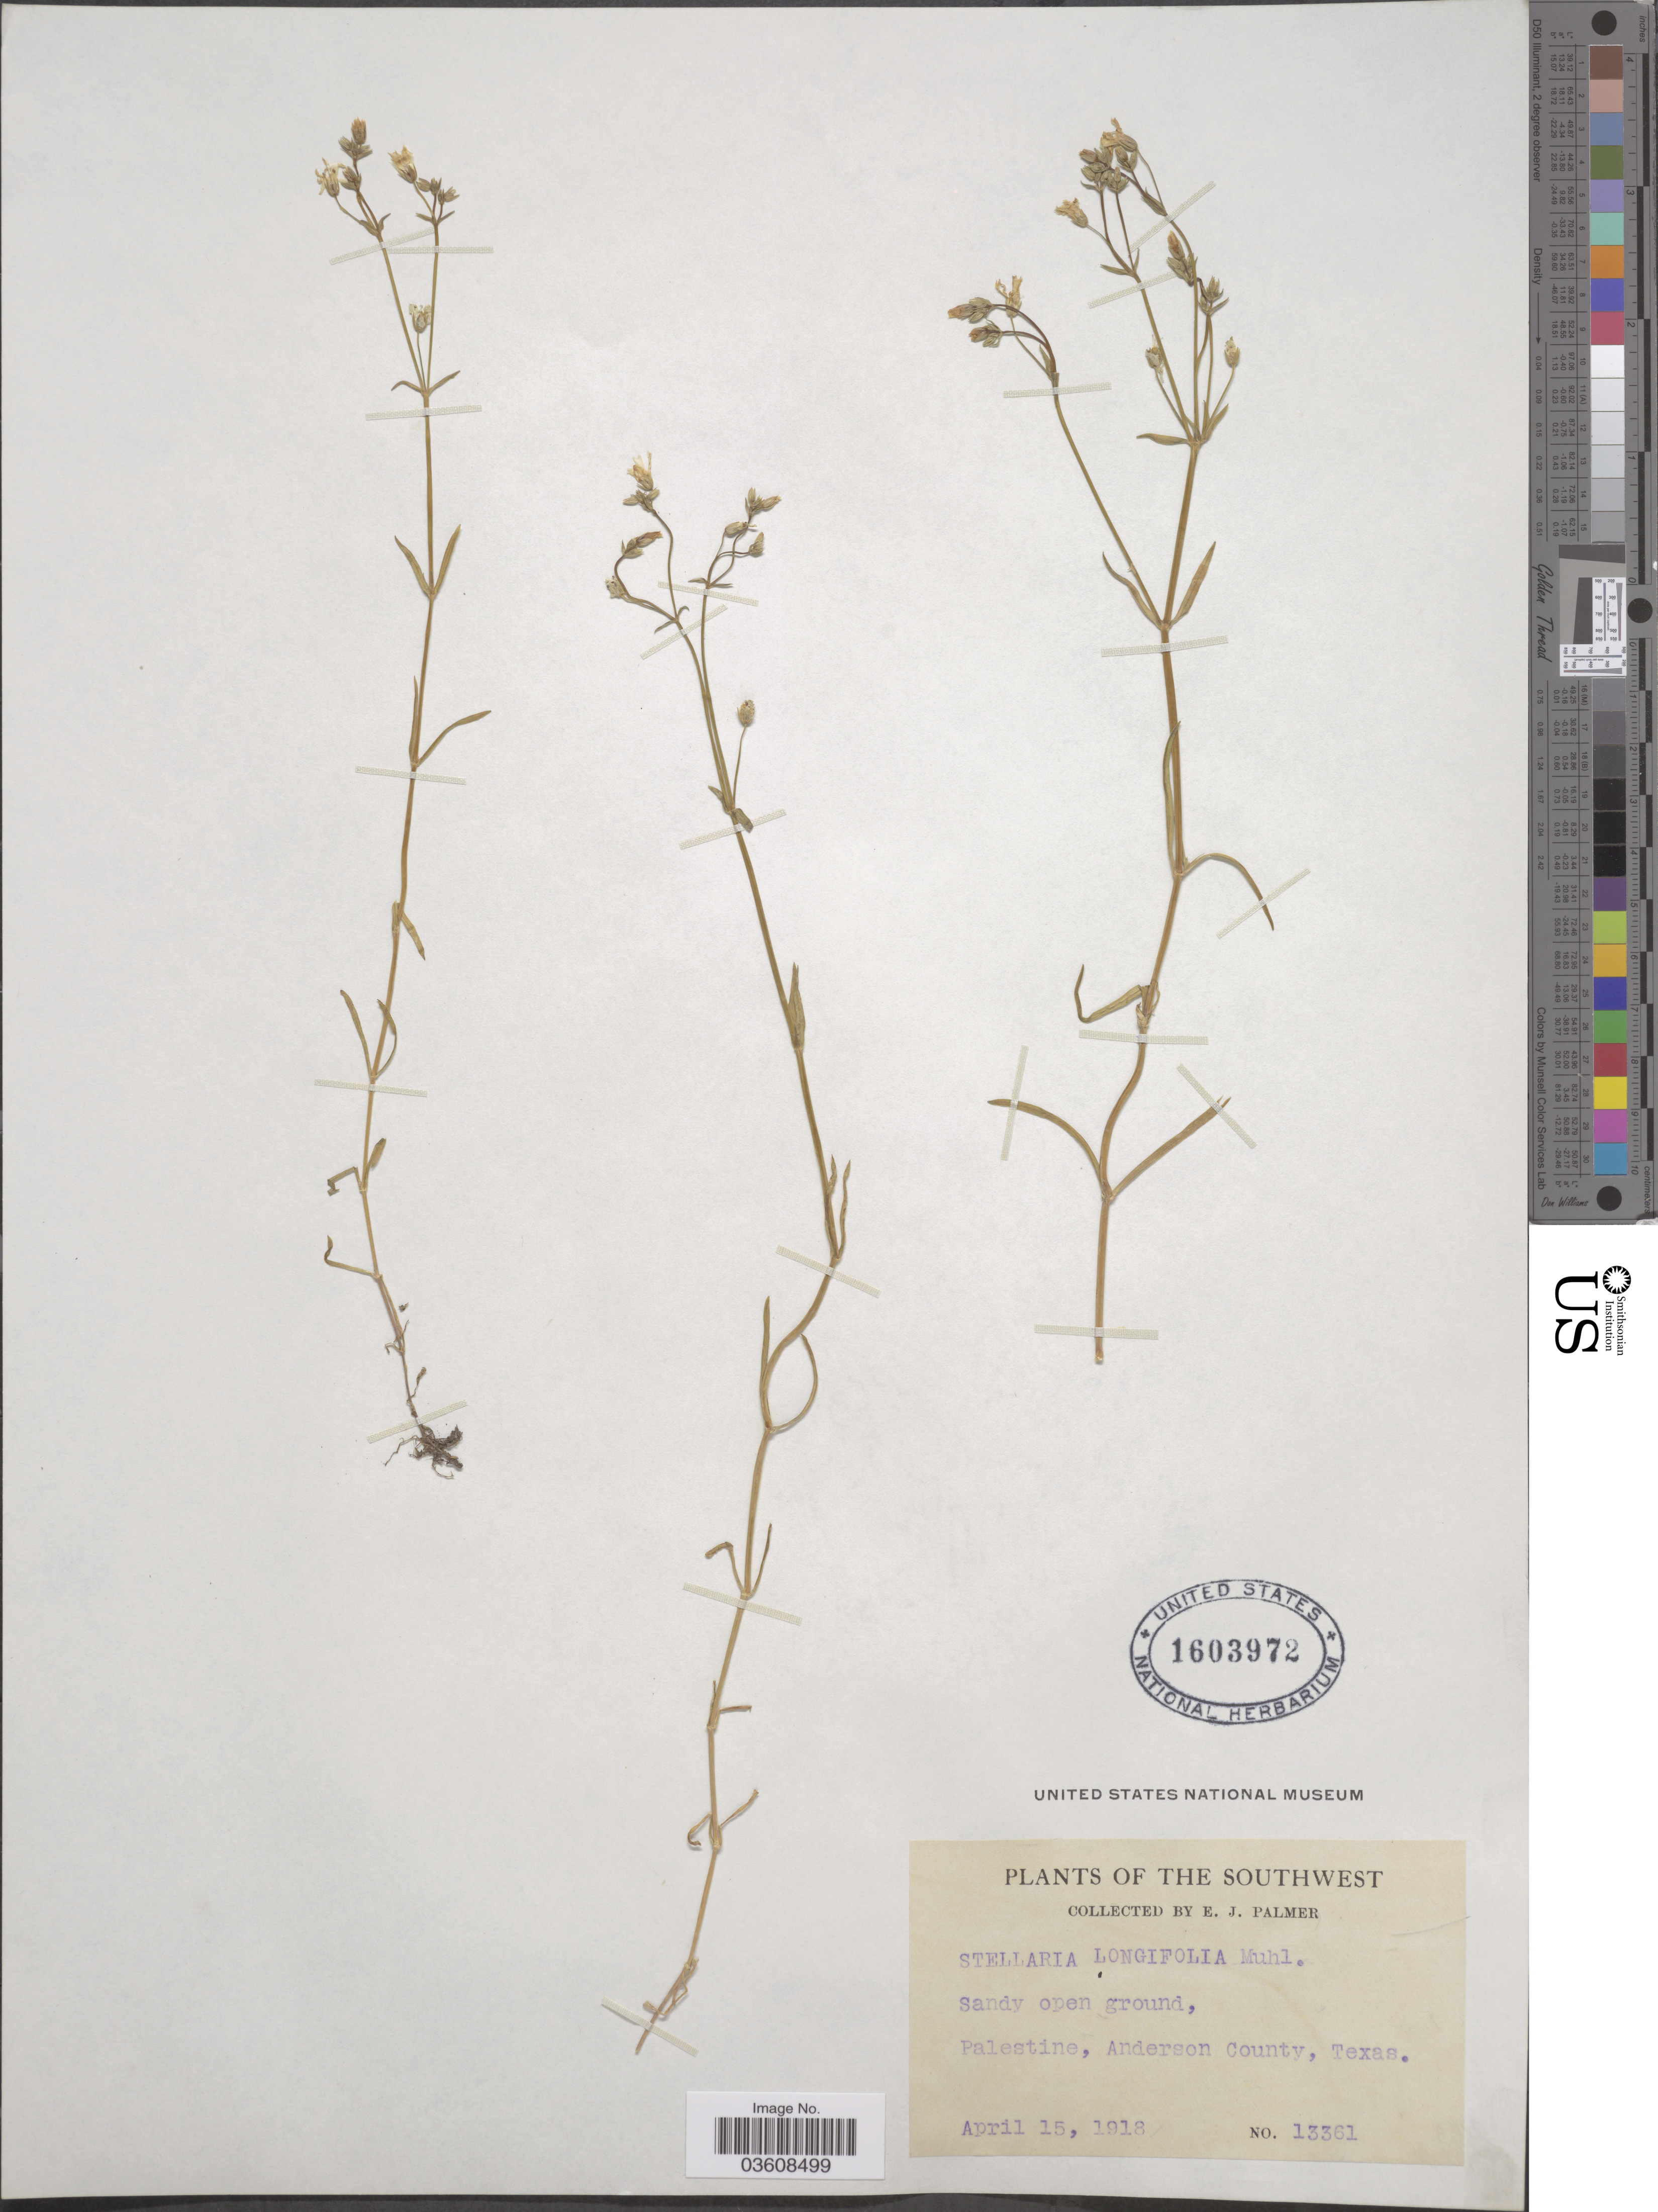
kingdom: Plantae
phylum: Tracheophyta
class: Magnoliopsida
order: Caryophyllales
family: Caryophyllaceae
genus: Stellaria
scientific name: Stellaria longifolia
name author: Muhl. ex Willd.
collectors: E. J. Palmer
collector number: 13361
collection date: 1918-04-15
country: United States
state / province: Texas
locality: The Southwest. Palestine, Anderson County.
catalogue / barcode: US 1603972